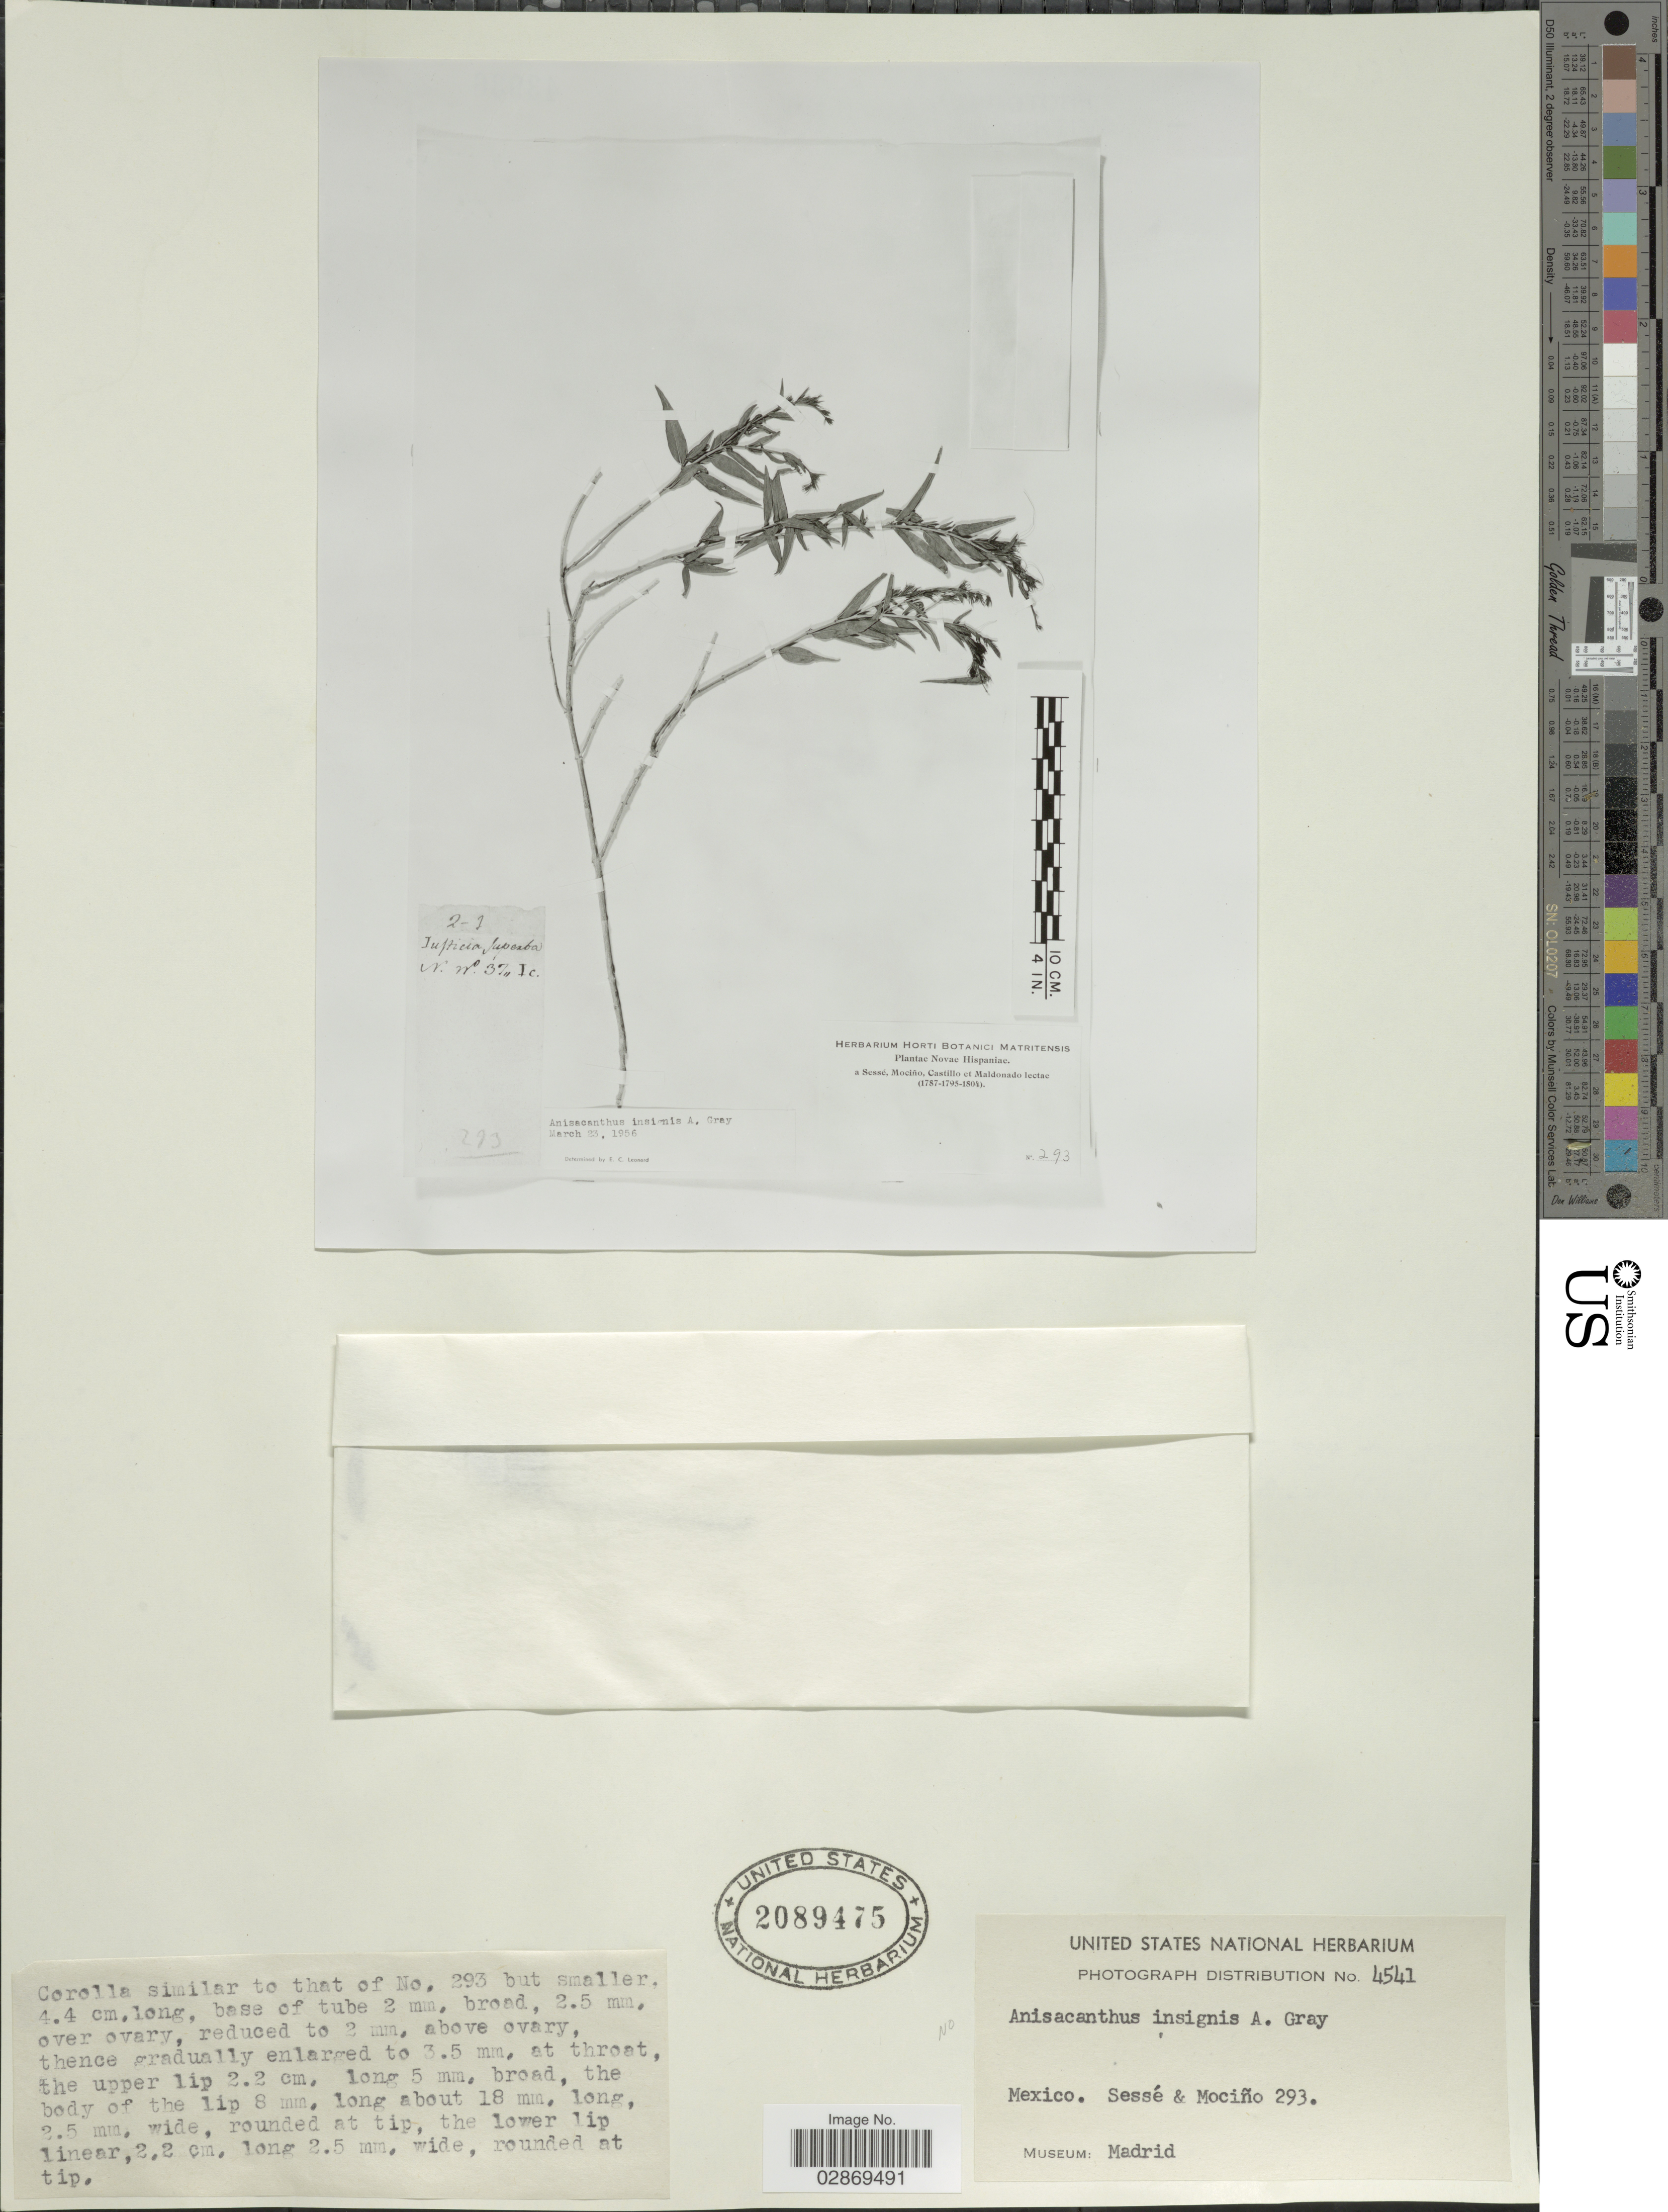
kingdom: Plantae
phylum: Tracheophyta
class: Magnoliopsida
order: Lamiales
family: Acanthaceae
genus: Anisacanthus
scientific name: Anisacanthus puberulus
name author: (Torr.) Henrickson & E.J. Lott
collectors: Sessé, --, Mociño, Castillo, -- & Maldonado, --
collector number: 293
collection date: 1787/1804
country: Mexico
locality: Novae Hispaniae.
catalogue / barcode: US 2089475